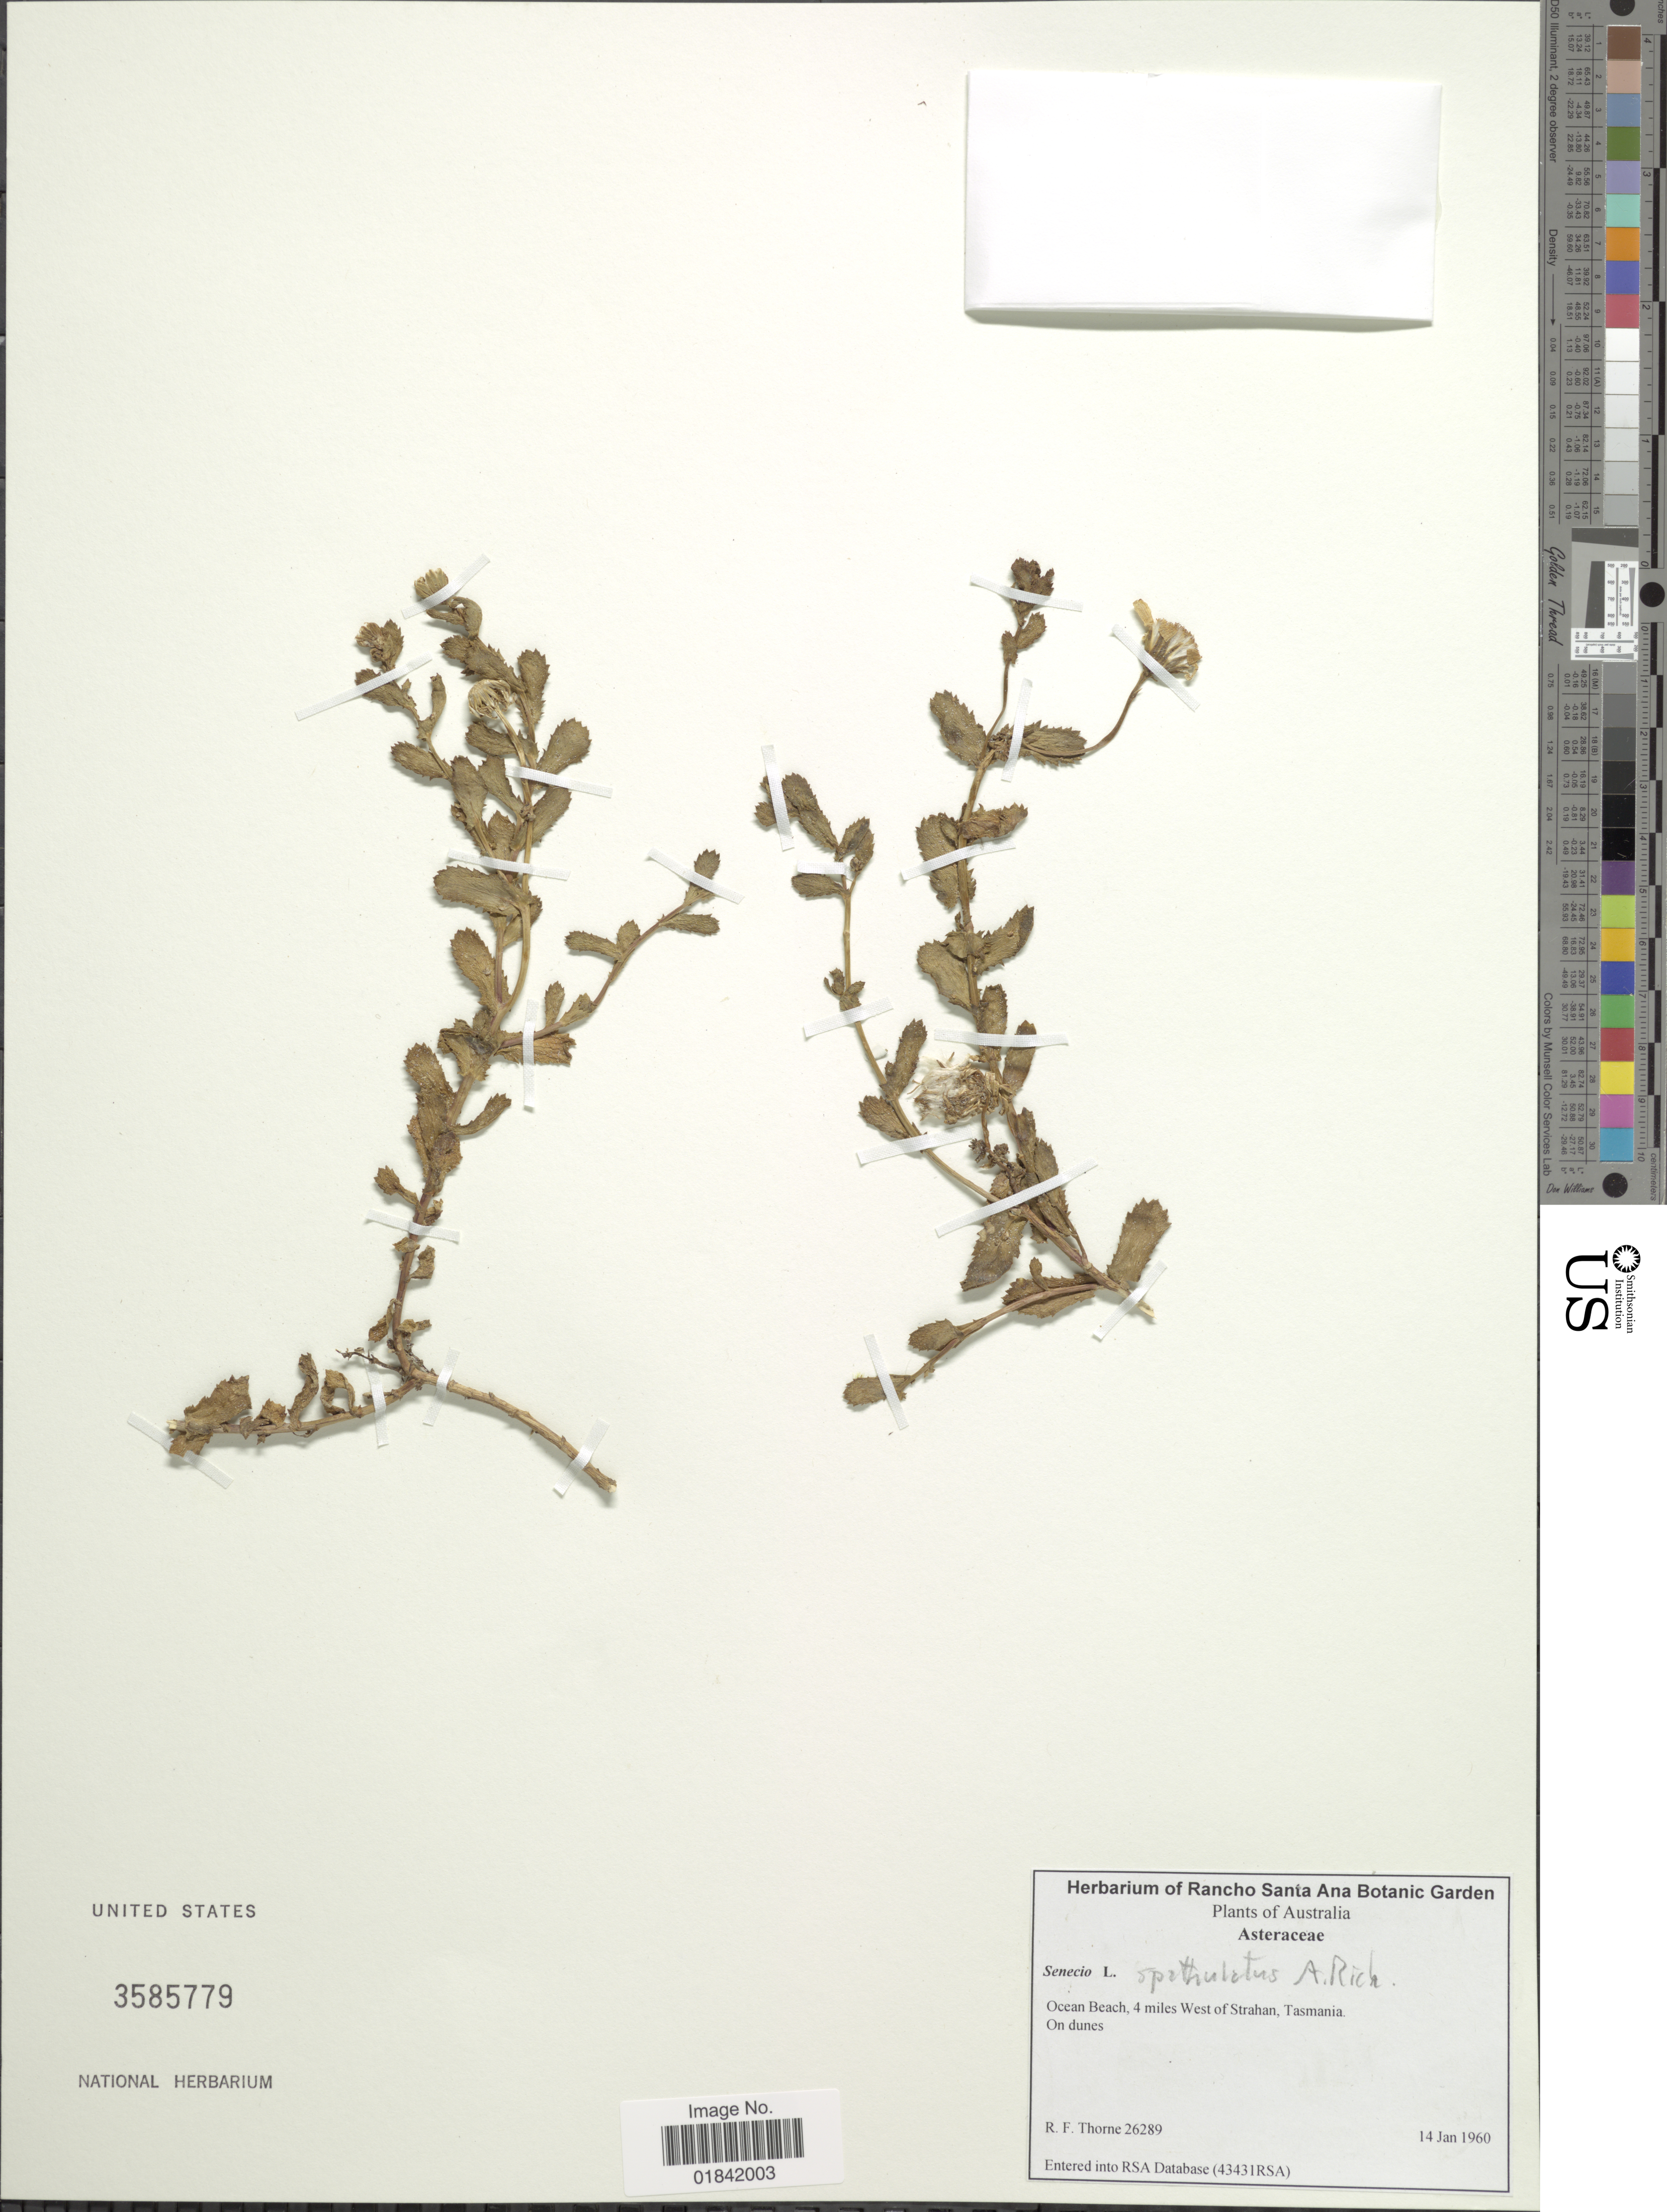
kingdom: Plantae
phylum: Tracheophyta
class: Magnoliopsida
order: Asterales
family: Asteraceae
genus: Senecio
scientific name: Senecio spathulatus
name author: A. Rich.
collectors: R. F. Thorne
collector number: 26289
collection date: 1960-01-14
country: Australia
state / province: Tasmania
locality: Ocean Beach, 4 miles West of Strahan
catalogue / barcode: US 3585779